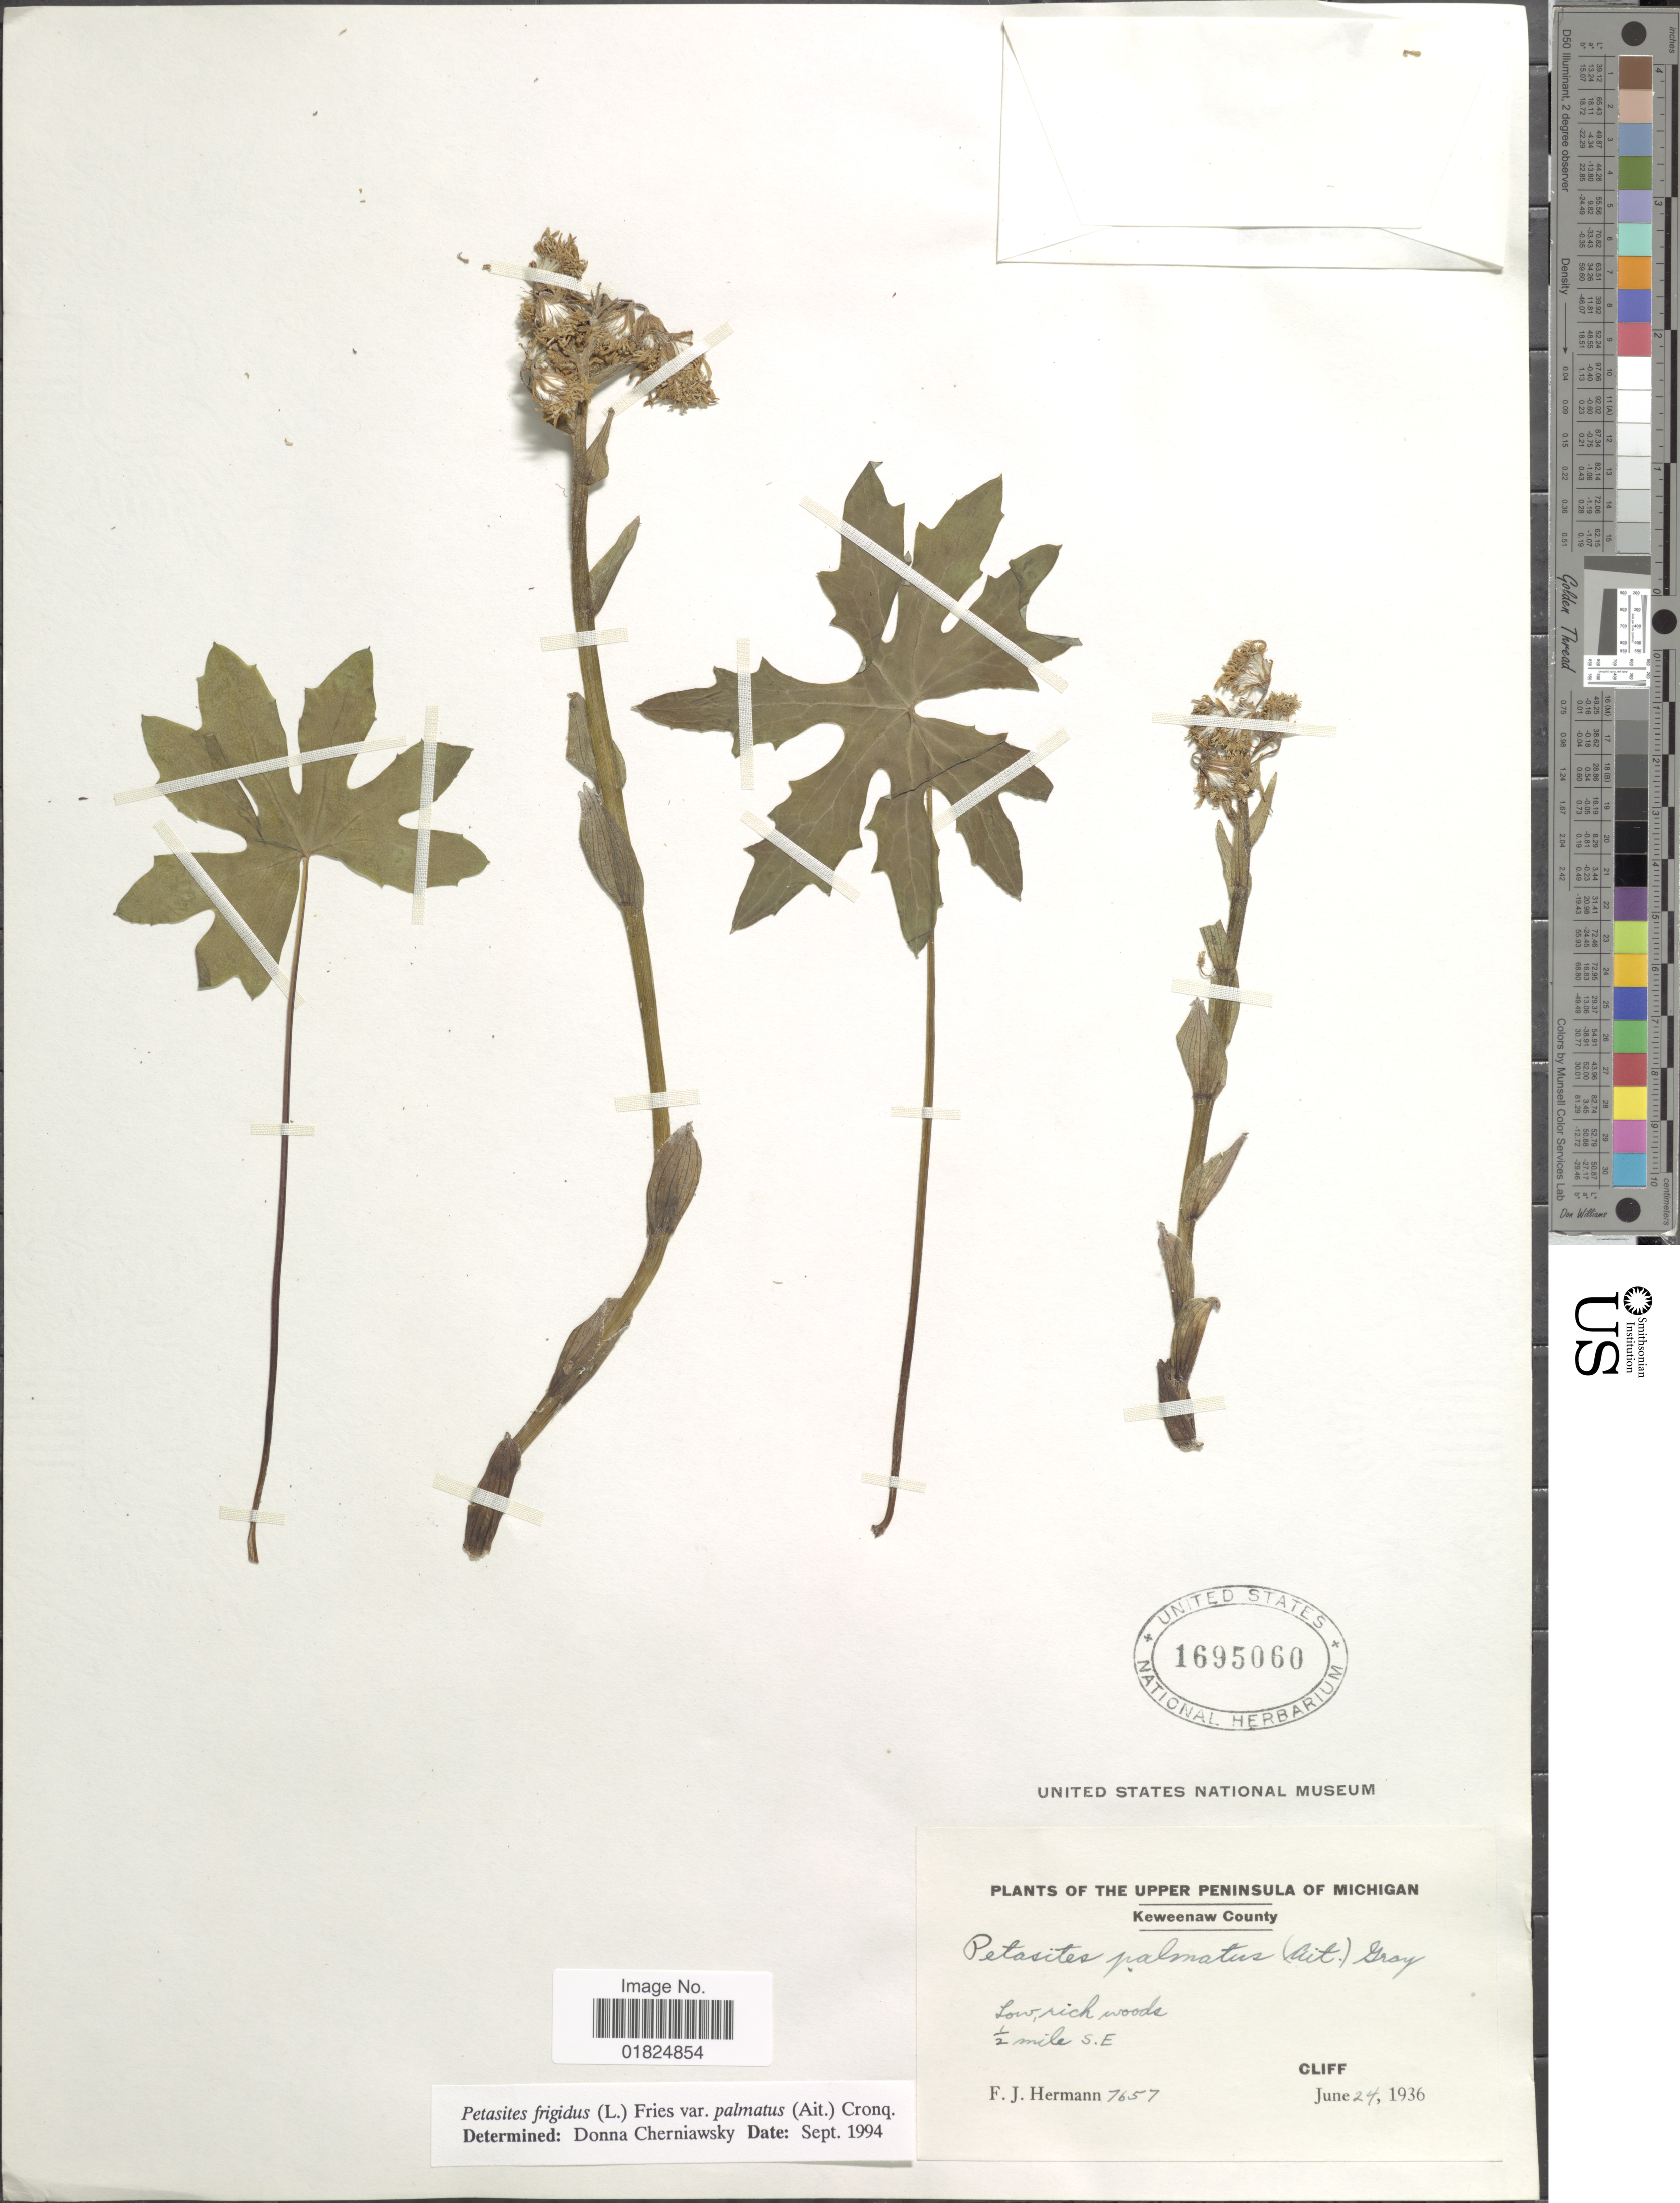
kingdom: Plantae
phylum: Tracheophyta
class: Magnoliopsida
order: Asterales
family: Asteraceae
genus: Petasites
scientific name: Petasites frigidus var. palmatus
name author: (Aiton) Cody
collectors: F. J. Hermann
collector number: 7657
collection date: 1936-06-24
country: United States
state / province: Michigan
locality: The Upper Peninsula of Michigan. Keweenaw County. 1/2 miles S. E. Cliff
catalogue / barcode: US 1695060